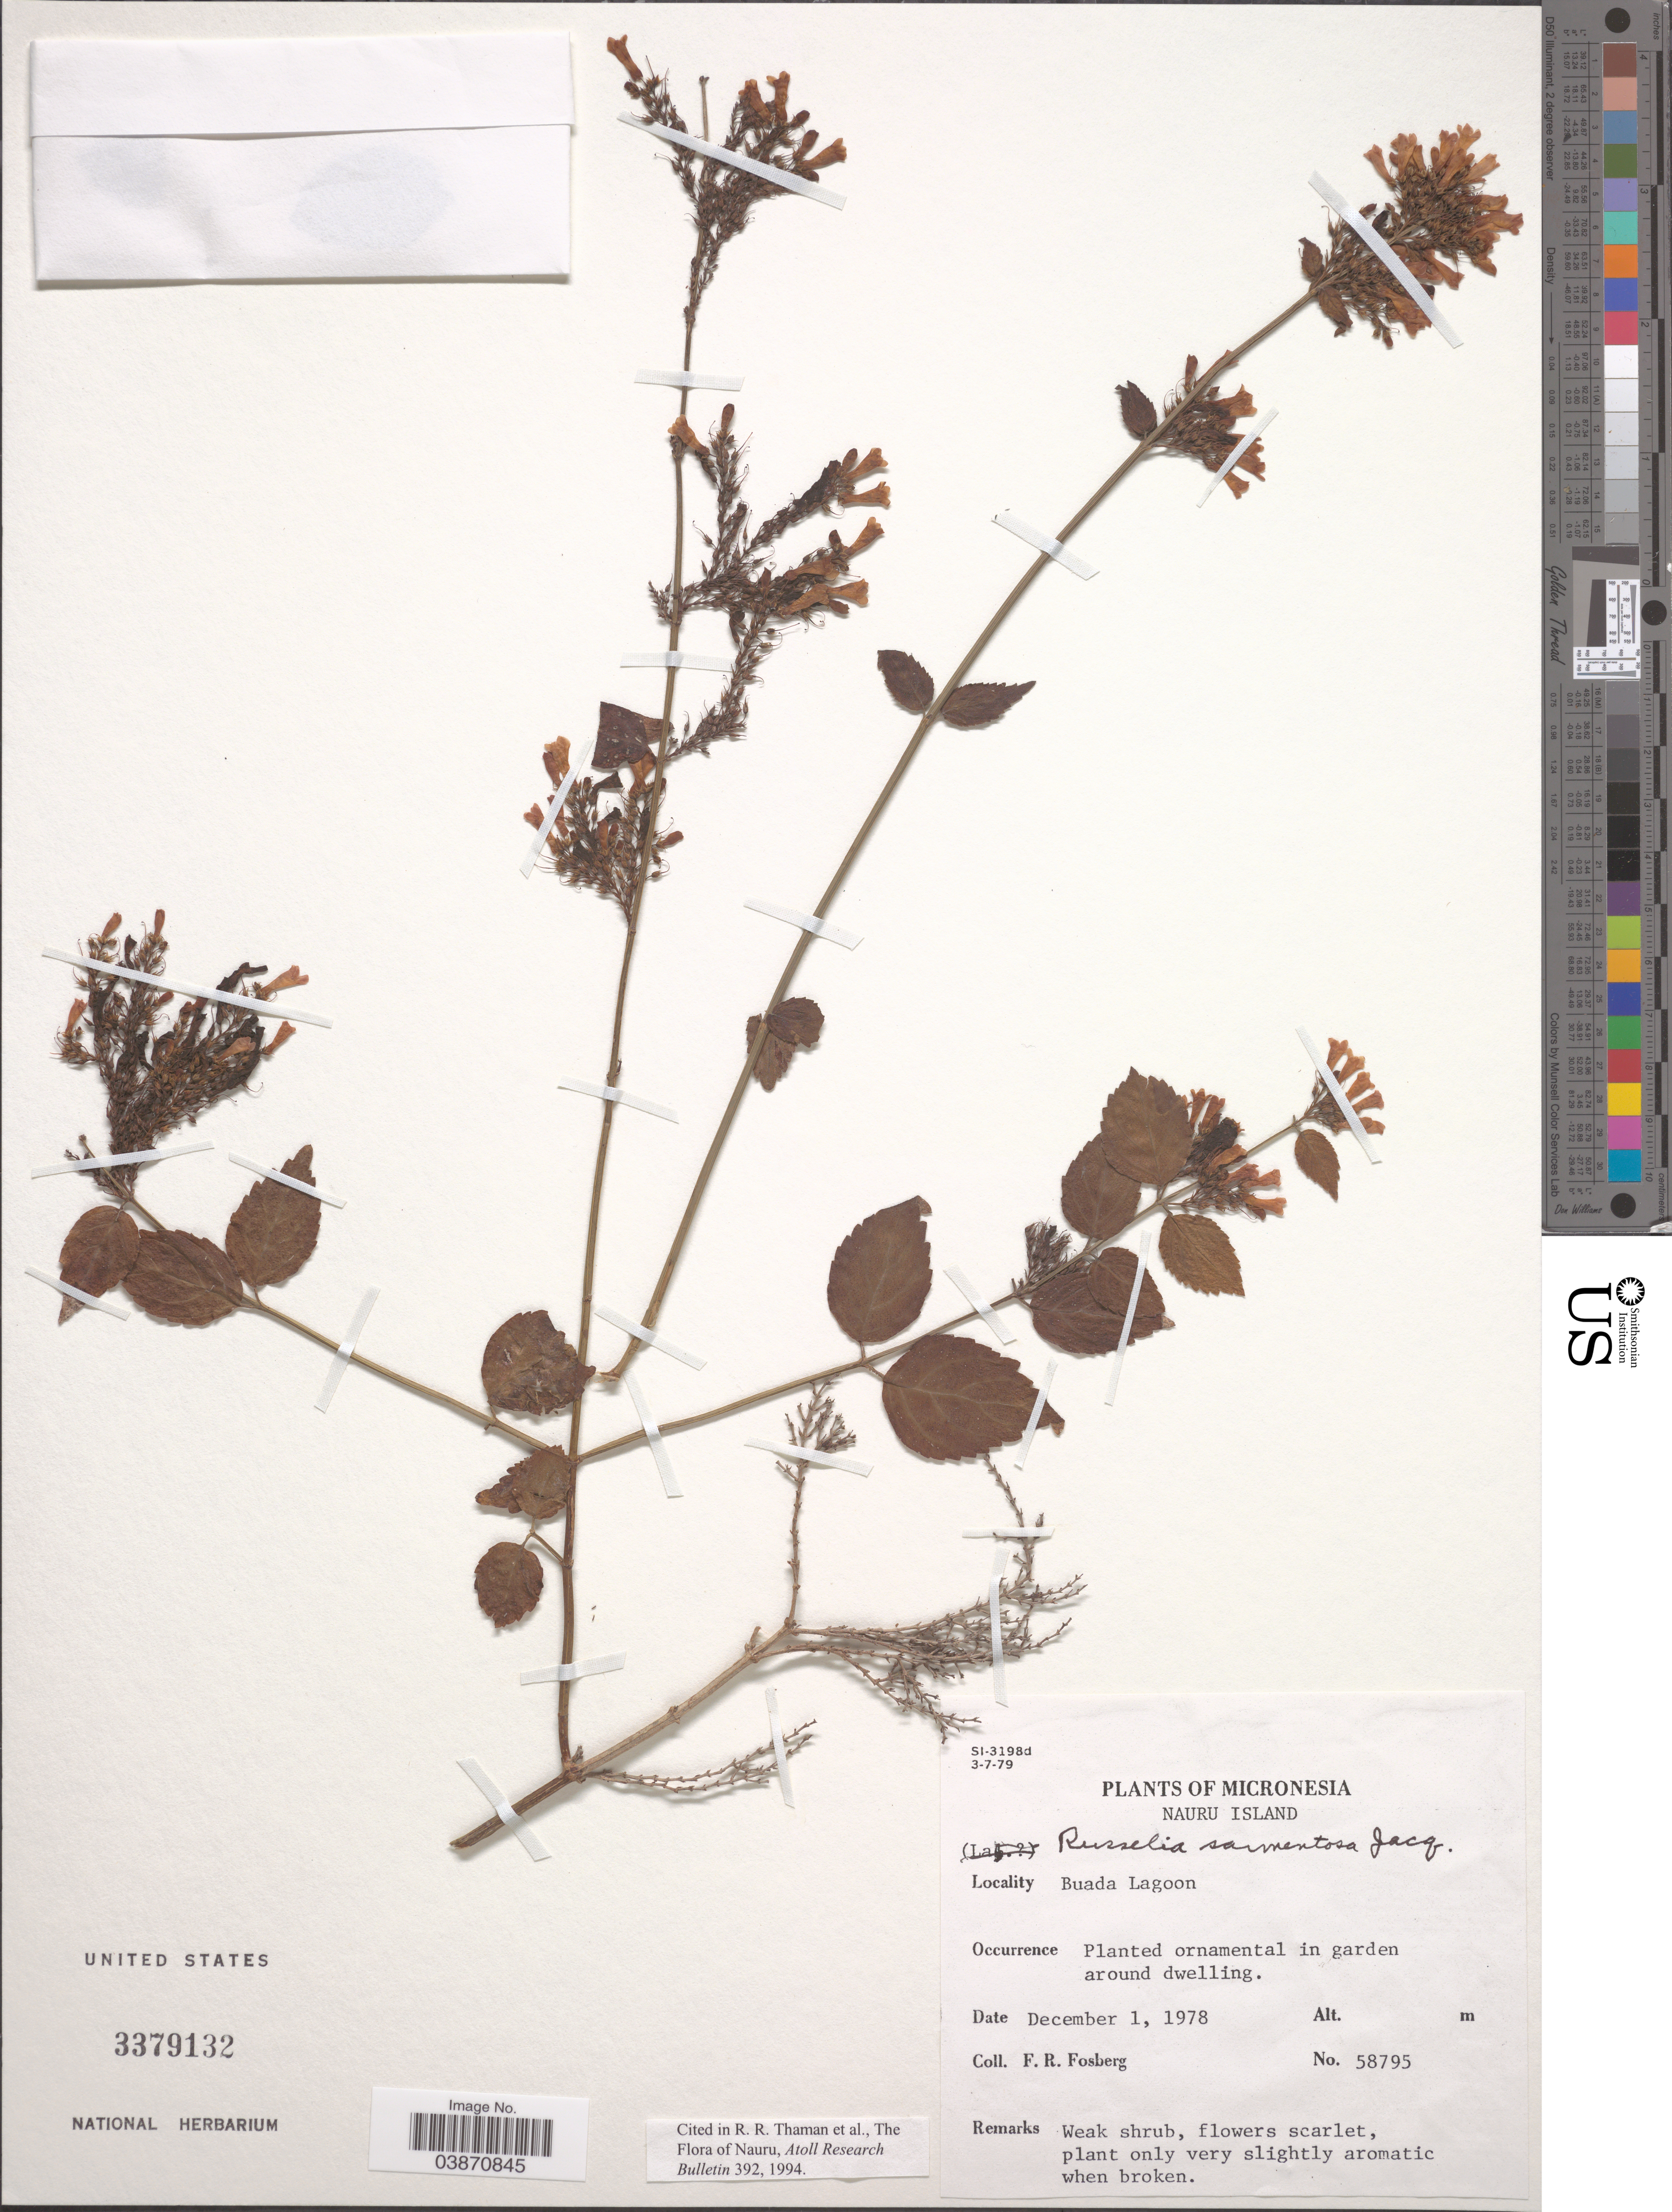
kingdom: Plantae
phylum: Tracheophyta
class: Magnoliopsida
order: Lamiales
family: Plantaginaceae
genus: Russelia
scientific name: Russelia sarmentosa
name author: Jacq.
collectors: F. R. Fosberg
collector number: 58795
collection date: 1978-12-01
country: Nauru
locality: Micronesia. Nauru Island. Buada Lagoon.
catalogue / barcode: US 3379132